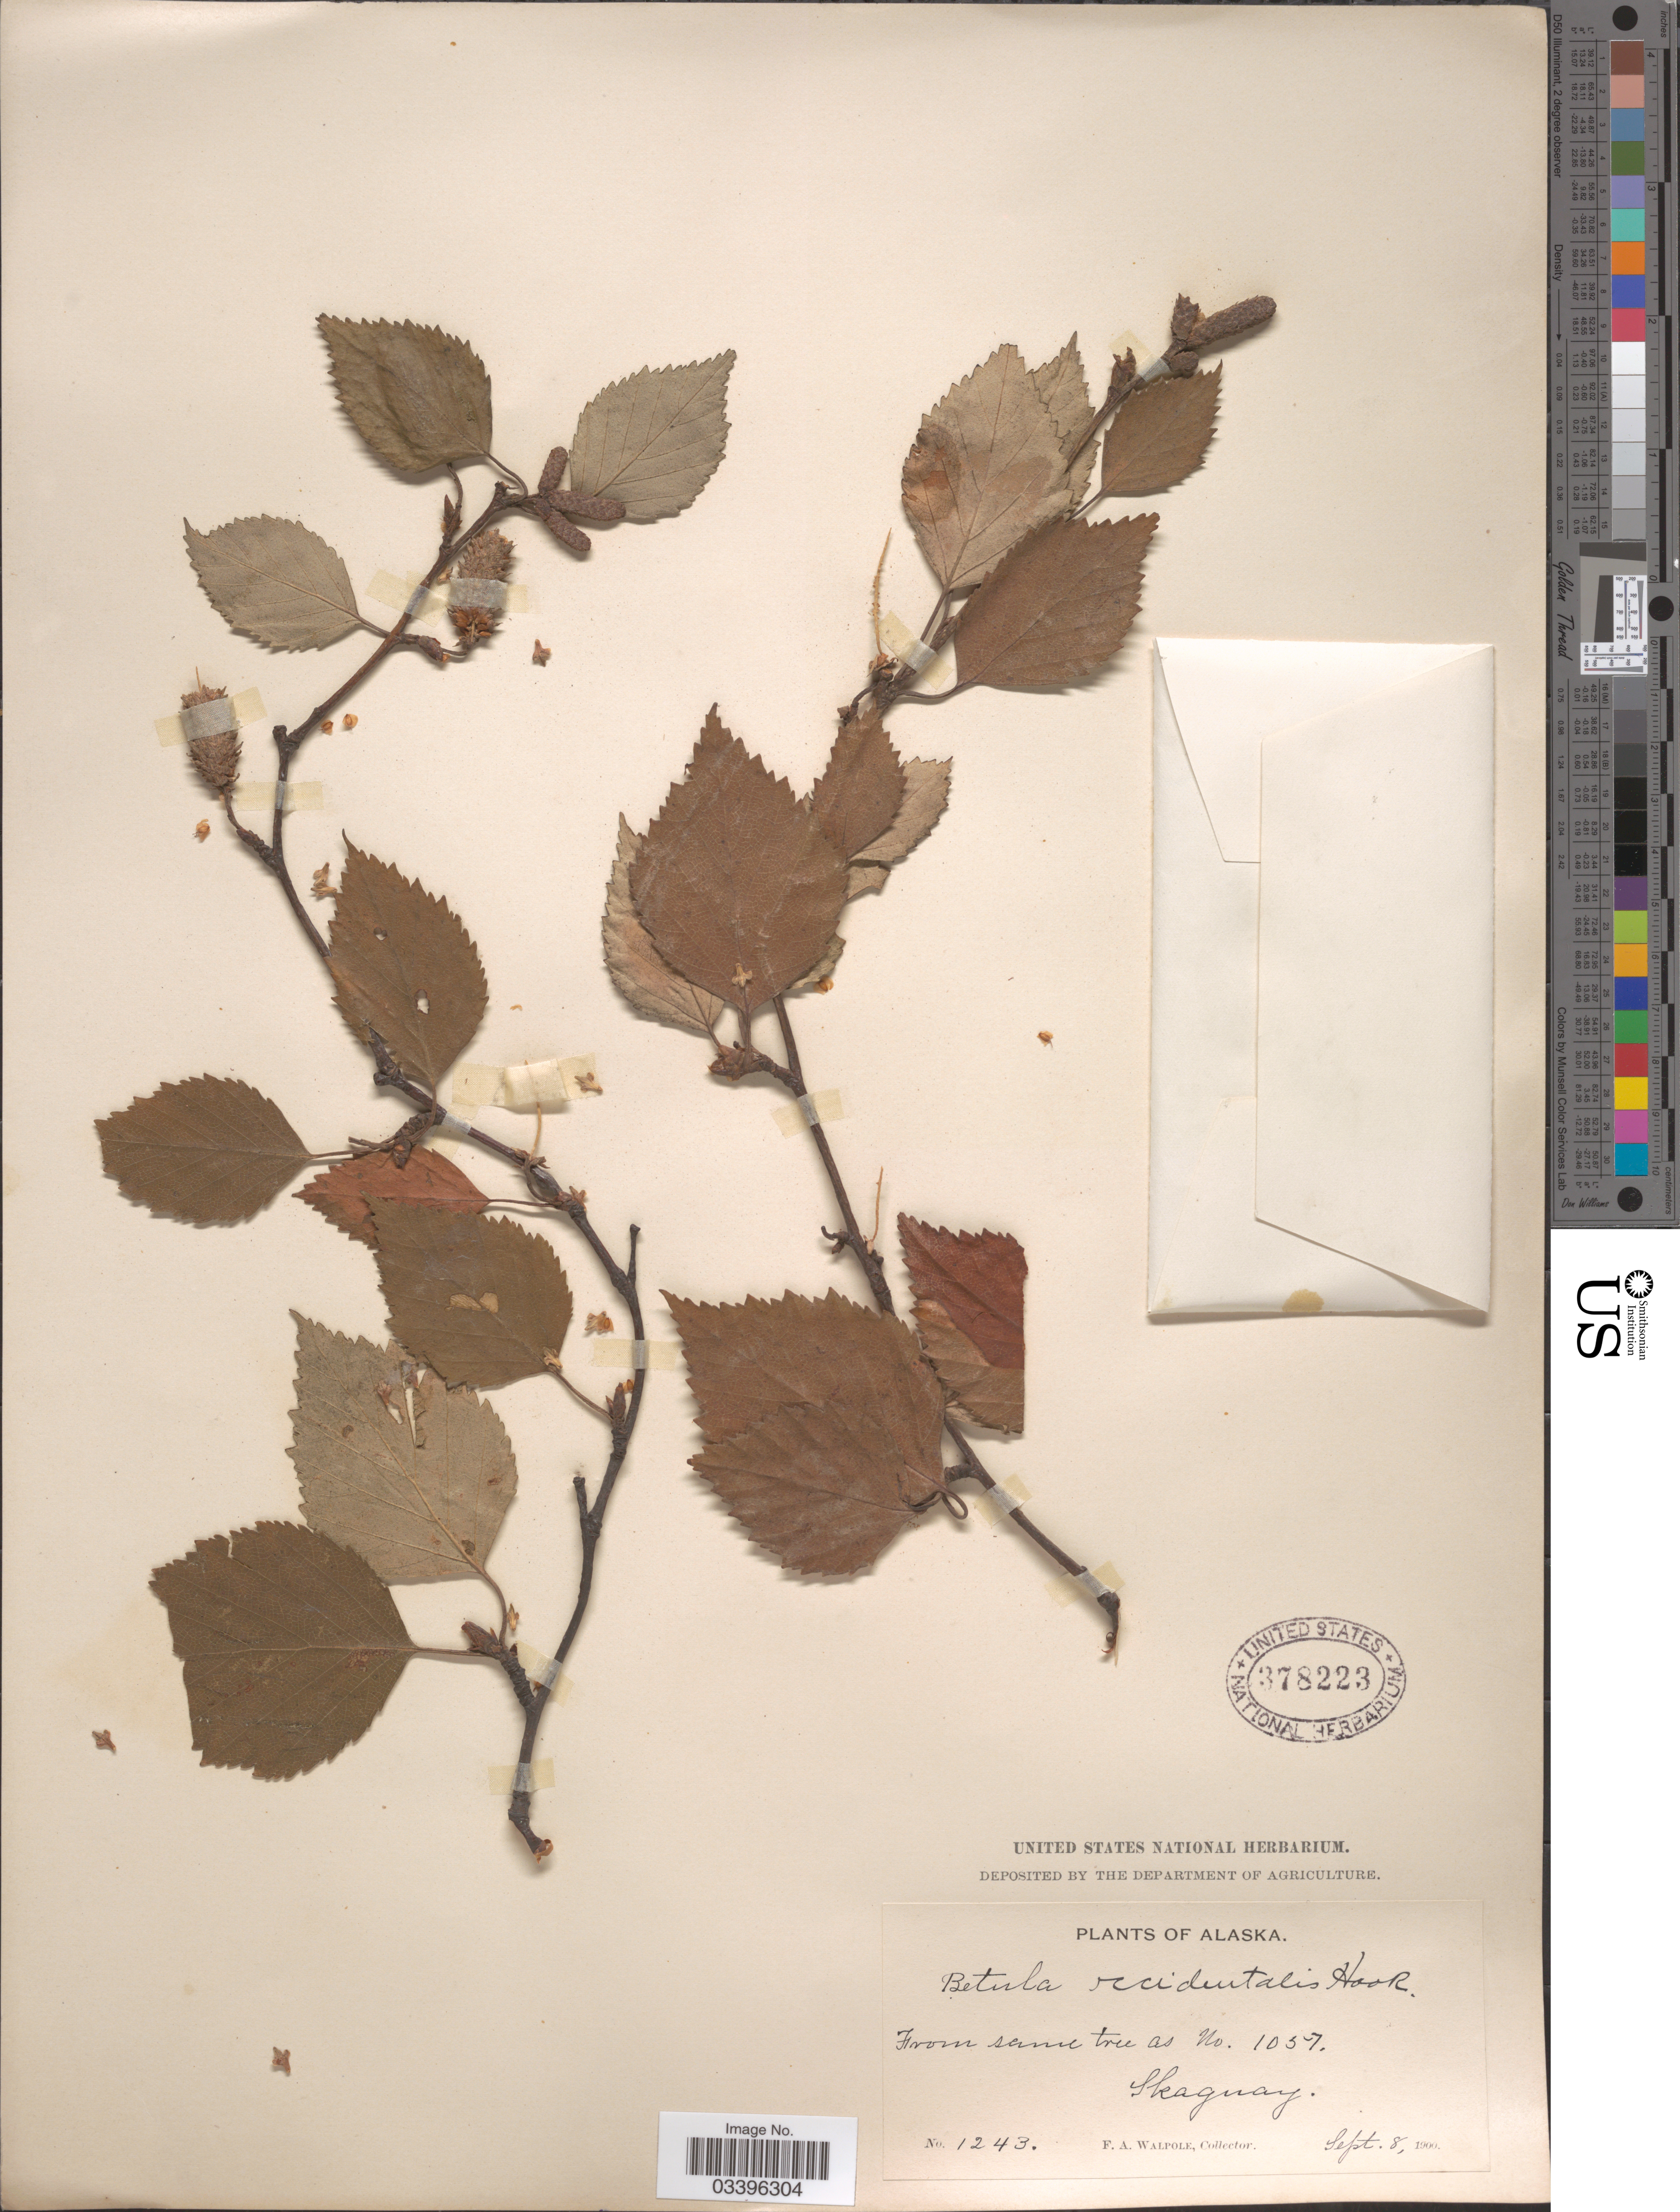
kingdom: Plantae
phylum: Tracheophyta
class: Magnoliopsida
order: Fagales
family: Betulaceae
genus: Betula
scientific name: Betula occidentalis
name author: Hook.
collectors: F. Walpole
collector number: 1243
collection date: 1900-09-08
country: United States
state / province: Alaska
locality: Skagway.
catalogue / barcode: US 378223